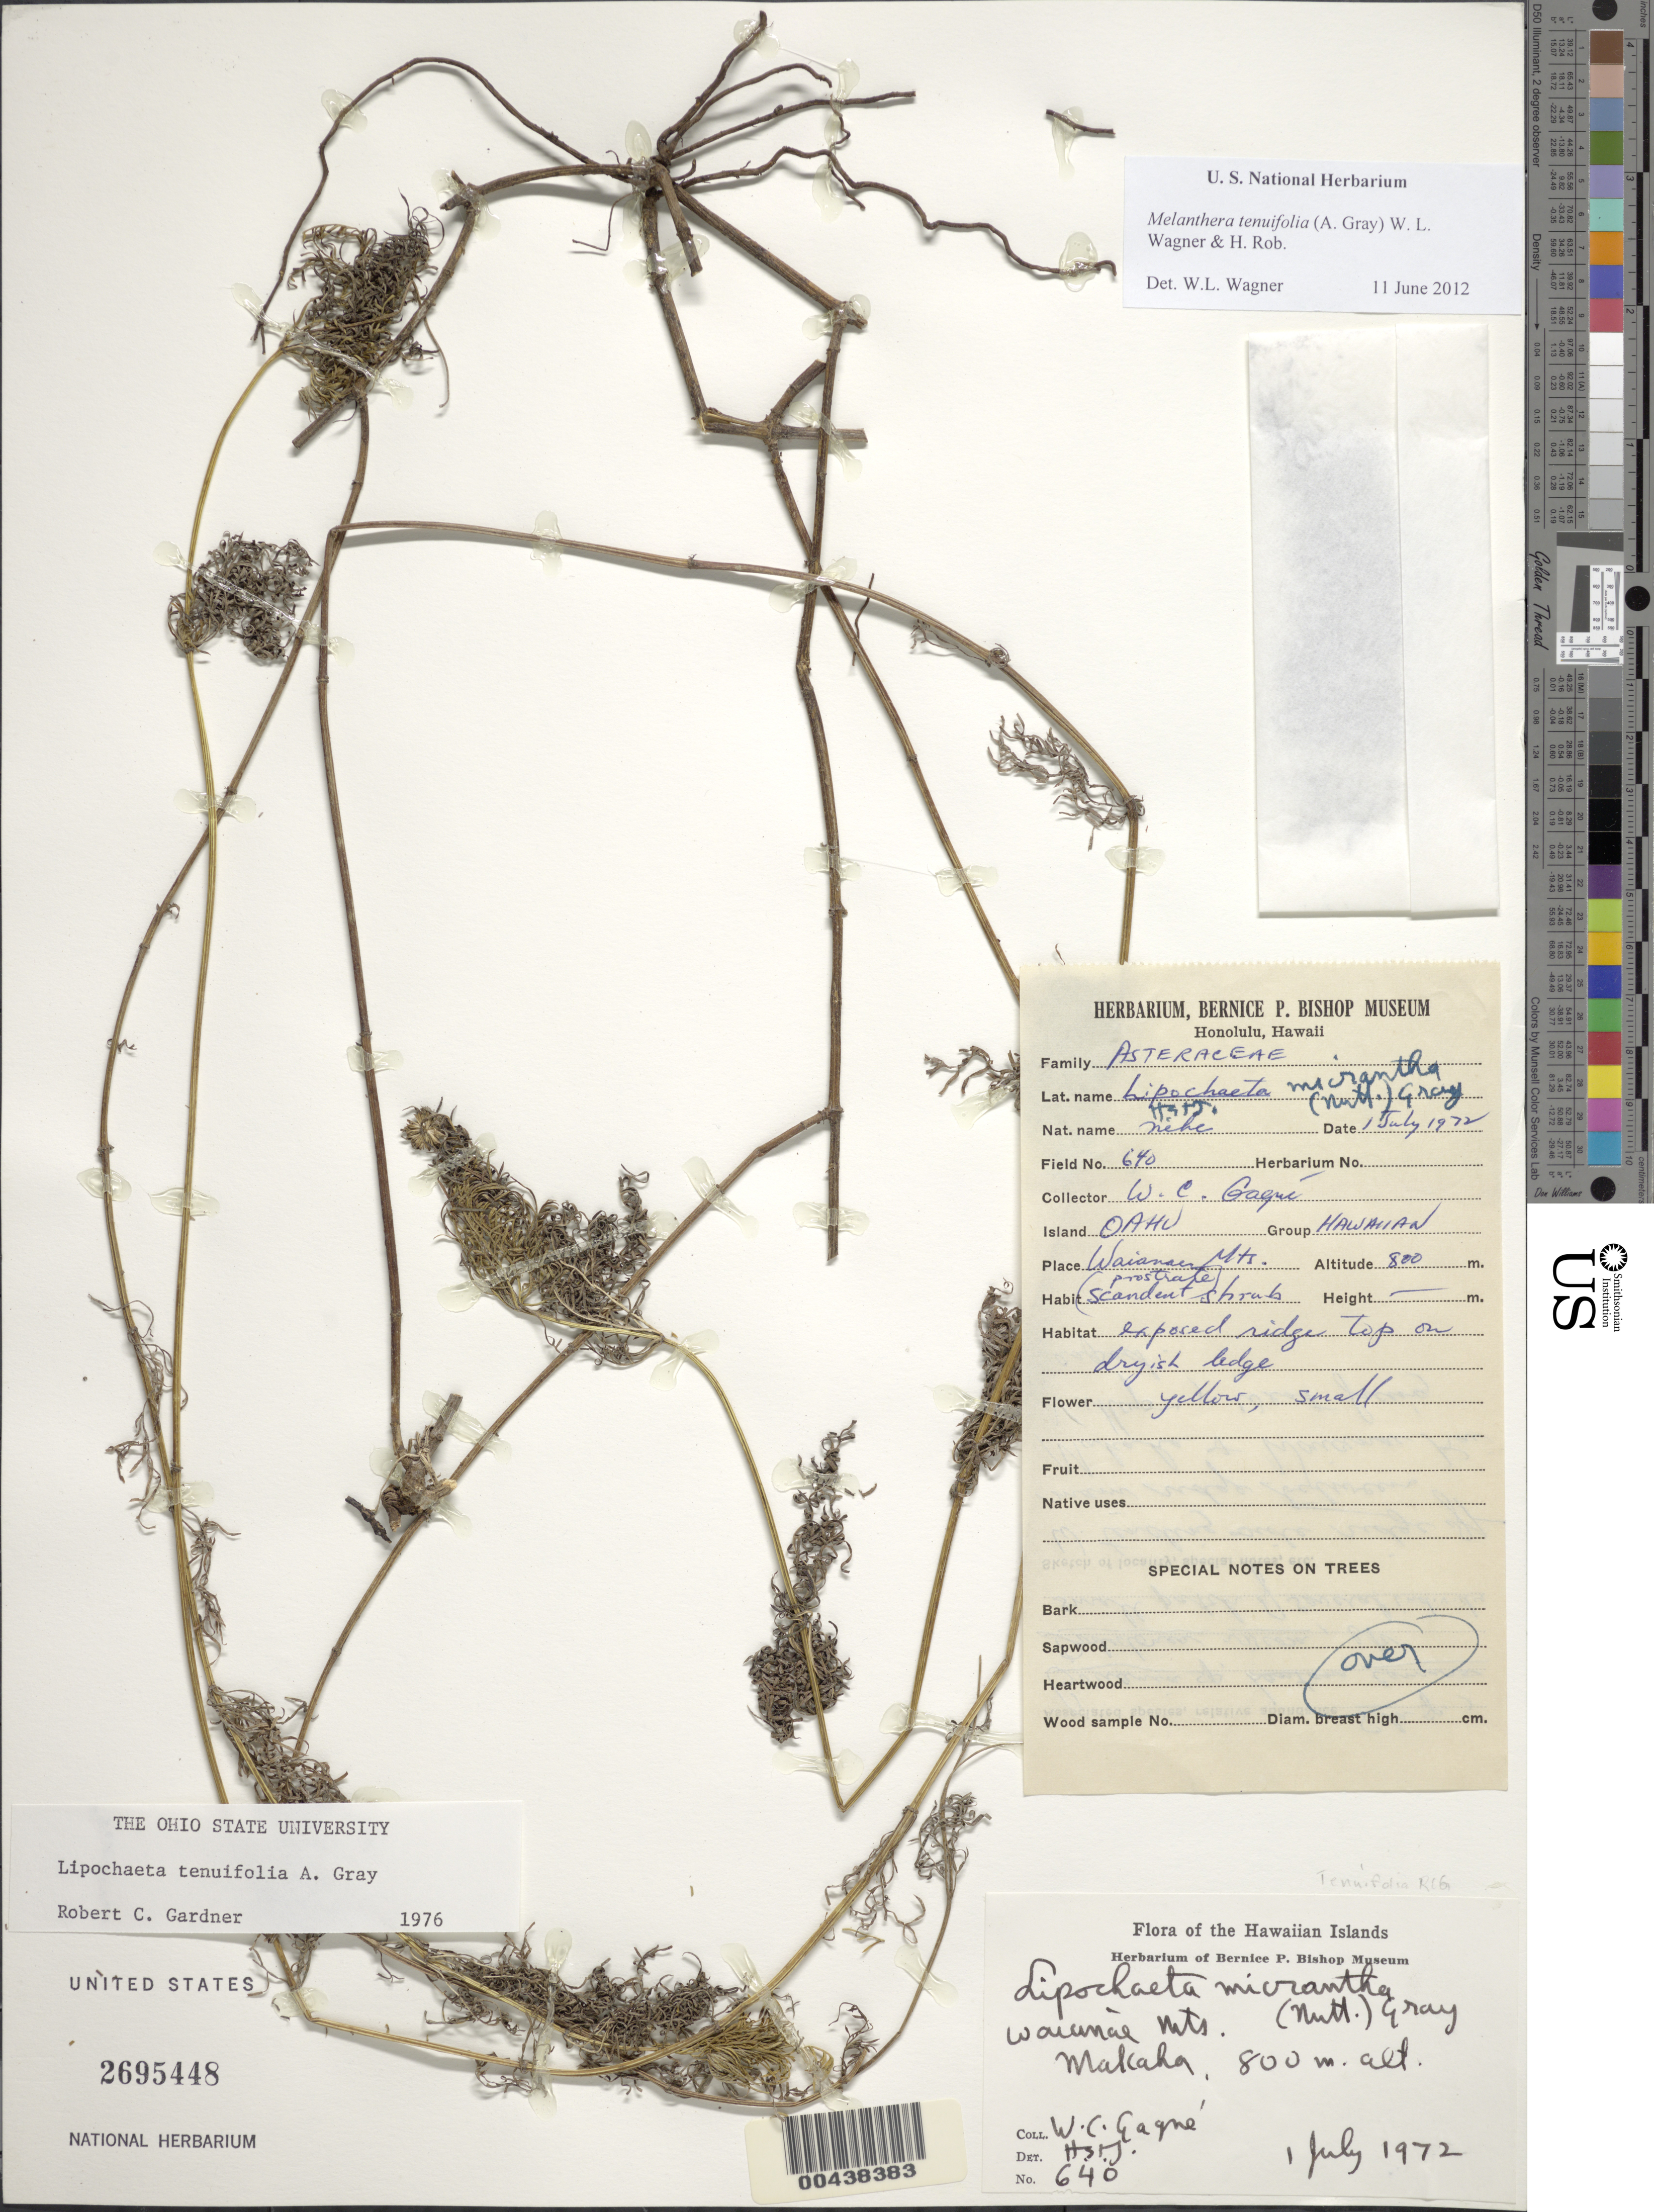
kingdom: Plantae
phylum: Tracheophyta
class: Magnoliopsida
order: Asterales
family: Asteraceae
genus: Wollastonia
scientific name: Wollastonia tenuifolia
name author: (A. Gray) Orchard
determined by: Wagner, W. L., (BOT), Smithsonian Institution - National Museum of Natural History (UNITED STATES)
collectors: W. Gagne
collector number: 640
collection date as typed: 1 Jul 1972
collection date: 1972-07-01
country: United States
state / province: Hawaii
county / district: Honolulu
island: Oahu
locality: Waianae Mts., Makaha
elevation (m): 800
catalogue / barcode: US 2695448